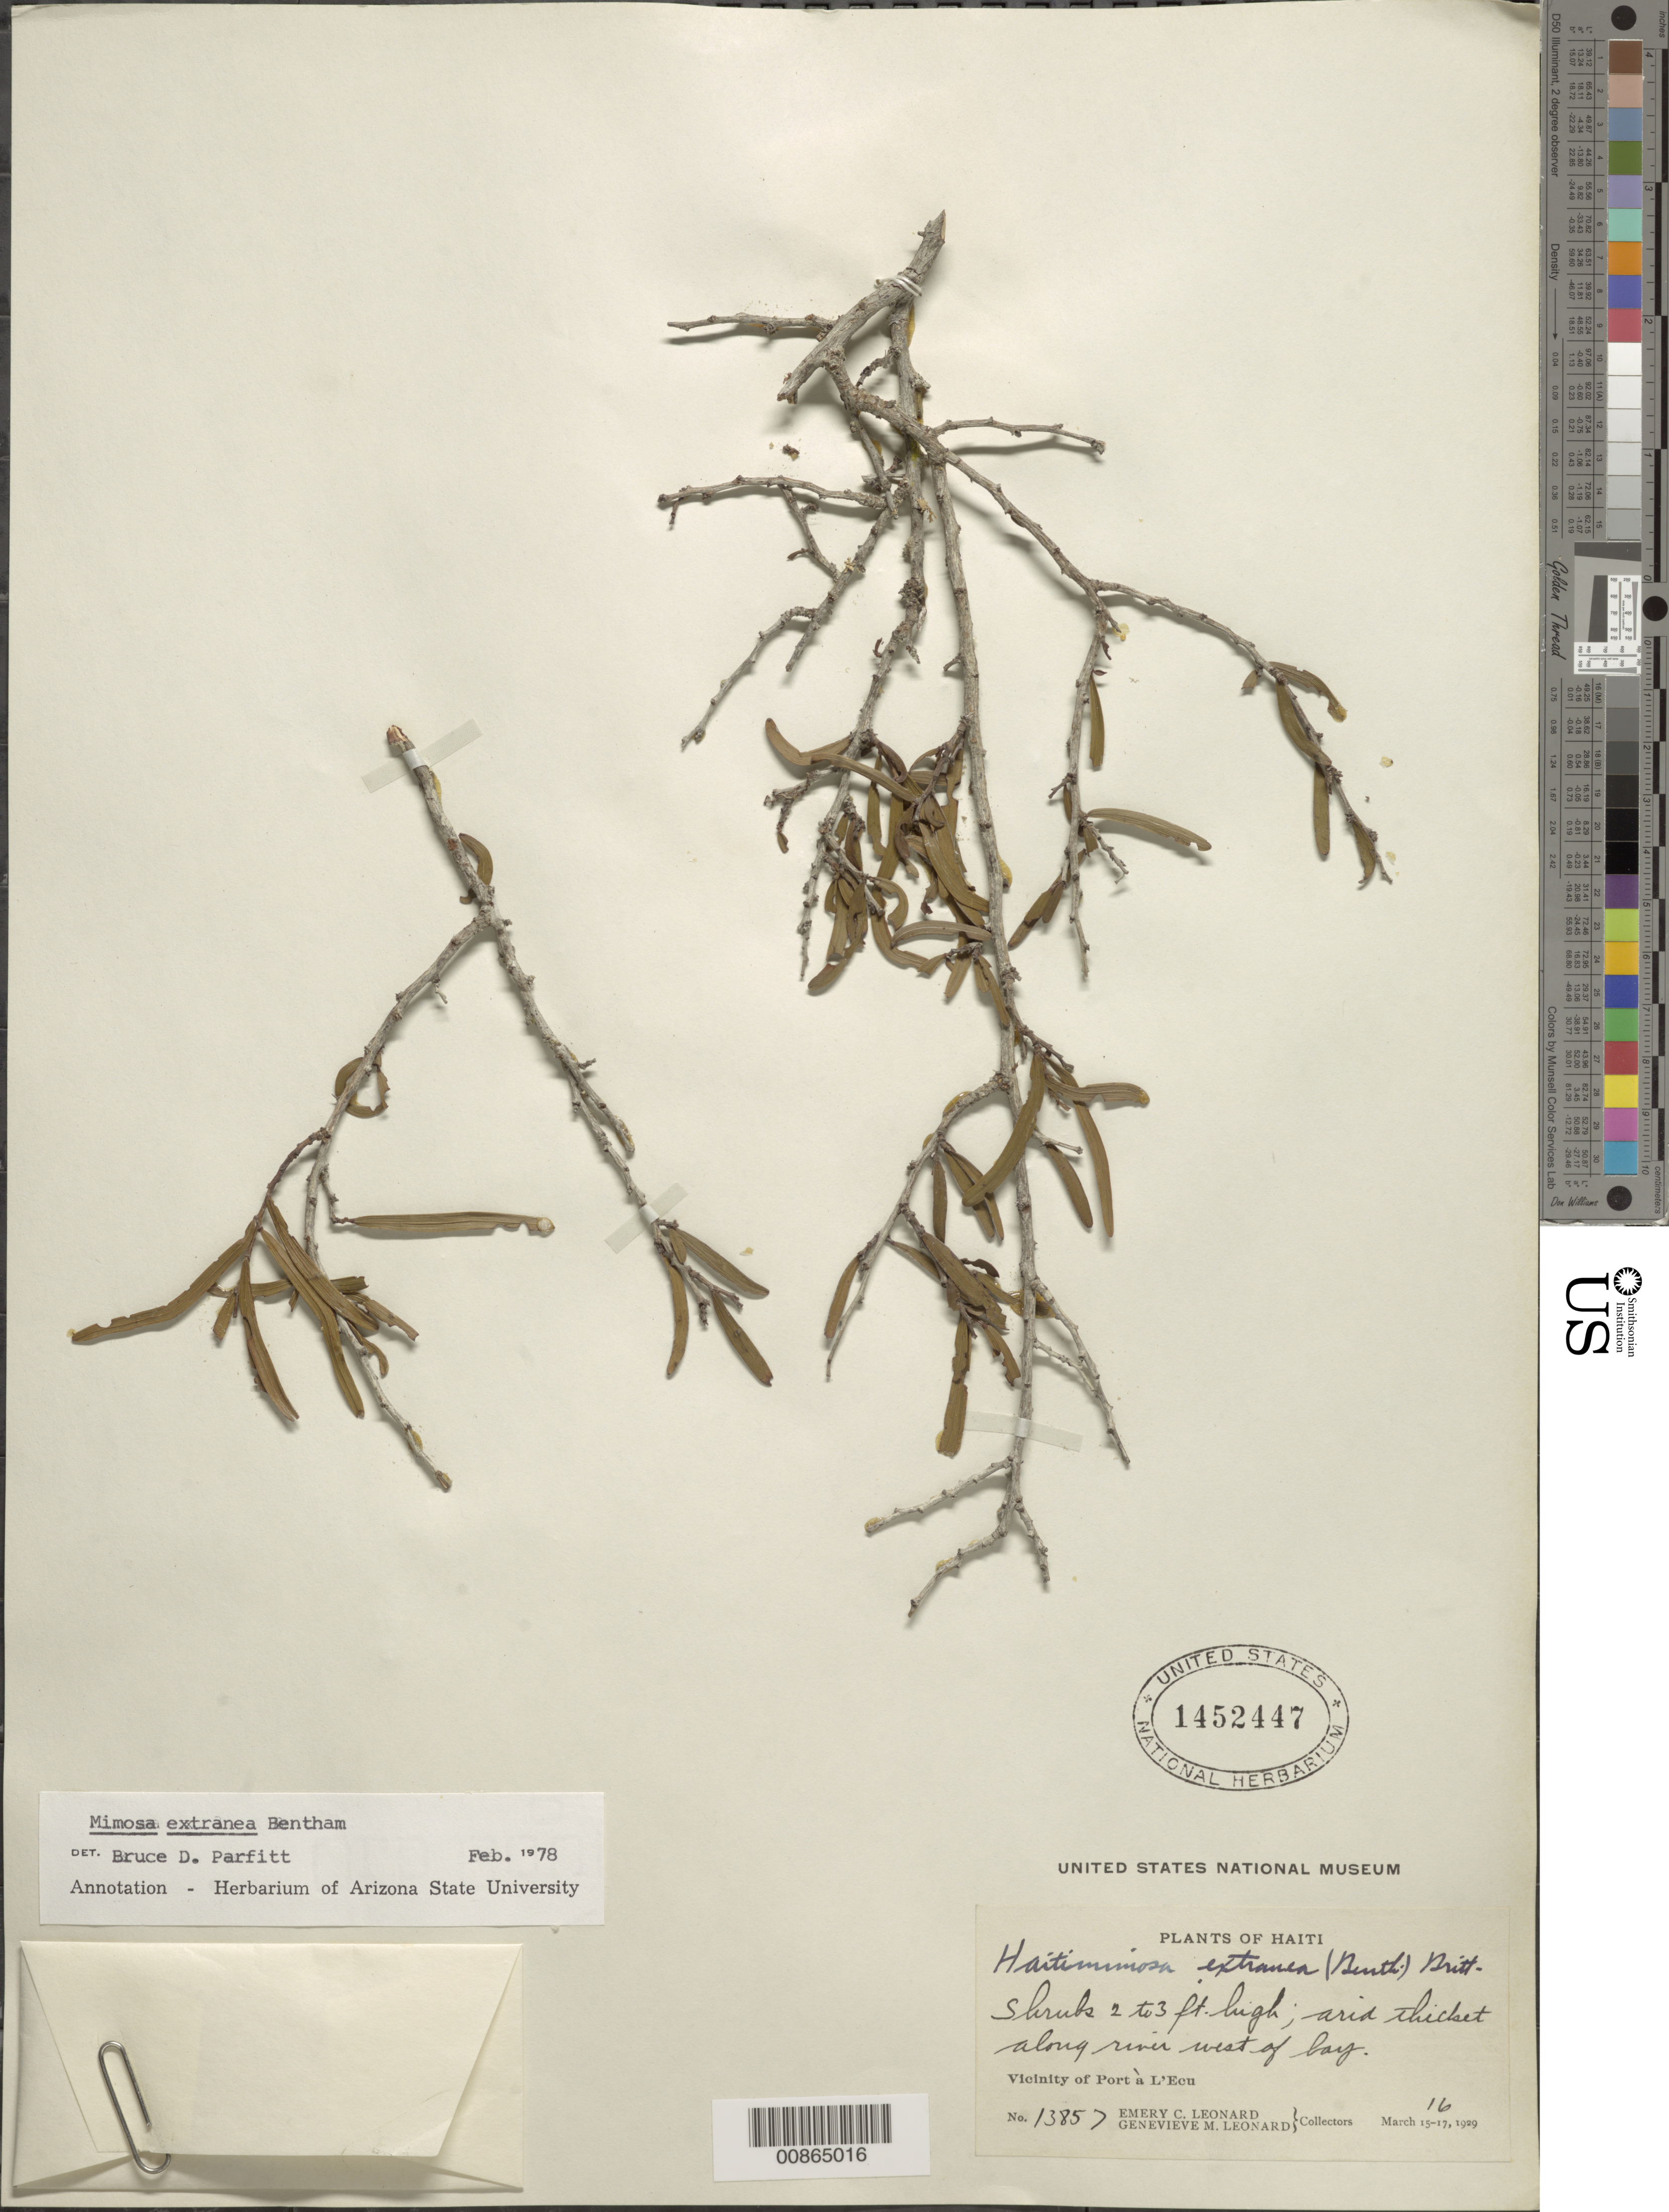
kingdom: Plantae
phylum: Tracheophyta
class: Magnoliopsida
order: Fabales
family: Fabaceae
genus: Mimosa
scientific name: Mimosa extranea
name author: Benth.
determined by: Parfitt, B. D., (ASU), Arizona State University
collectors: E. C. Leonard & G. M. Leonard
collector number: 13857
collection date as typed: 16 Mar 1929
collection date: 1929-03-16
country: Haiti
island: Hispaniola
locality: Vicinity of Port à L'Ecu. Along river west of bay.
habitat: Arid thicket along river.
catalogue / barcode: US 1452447